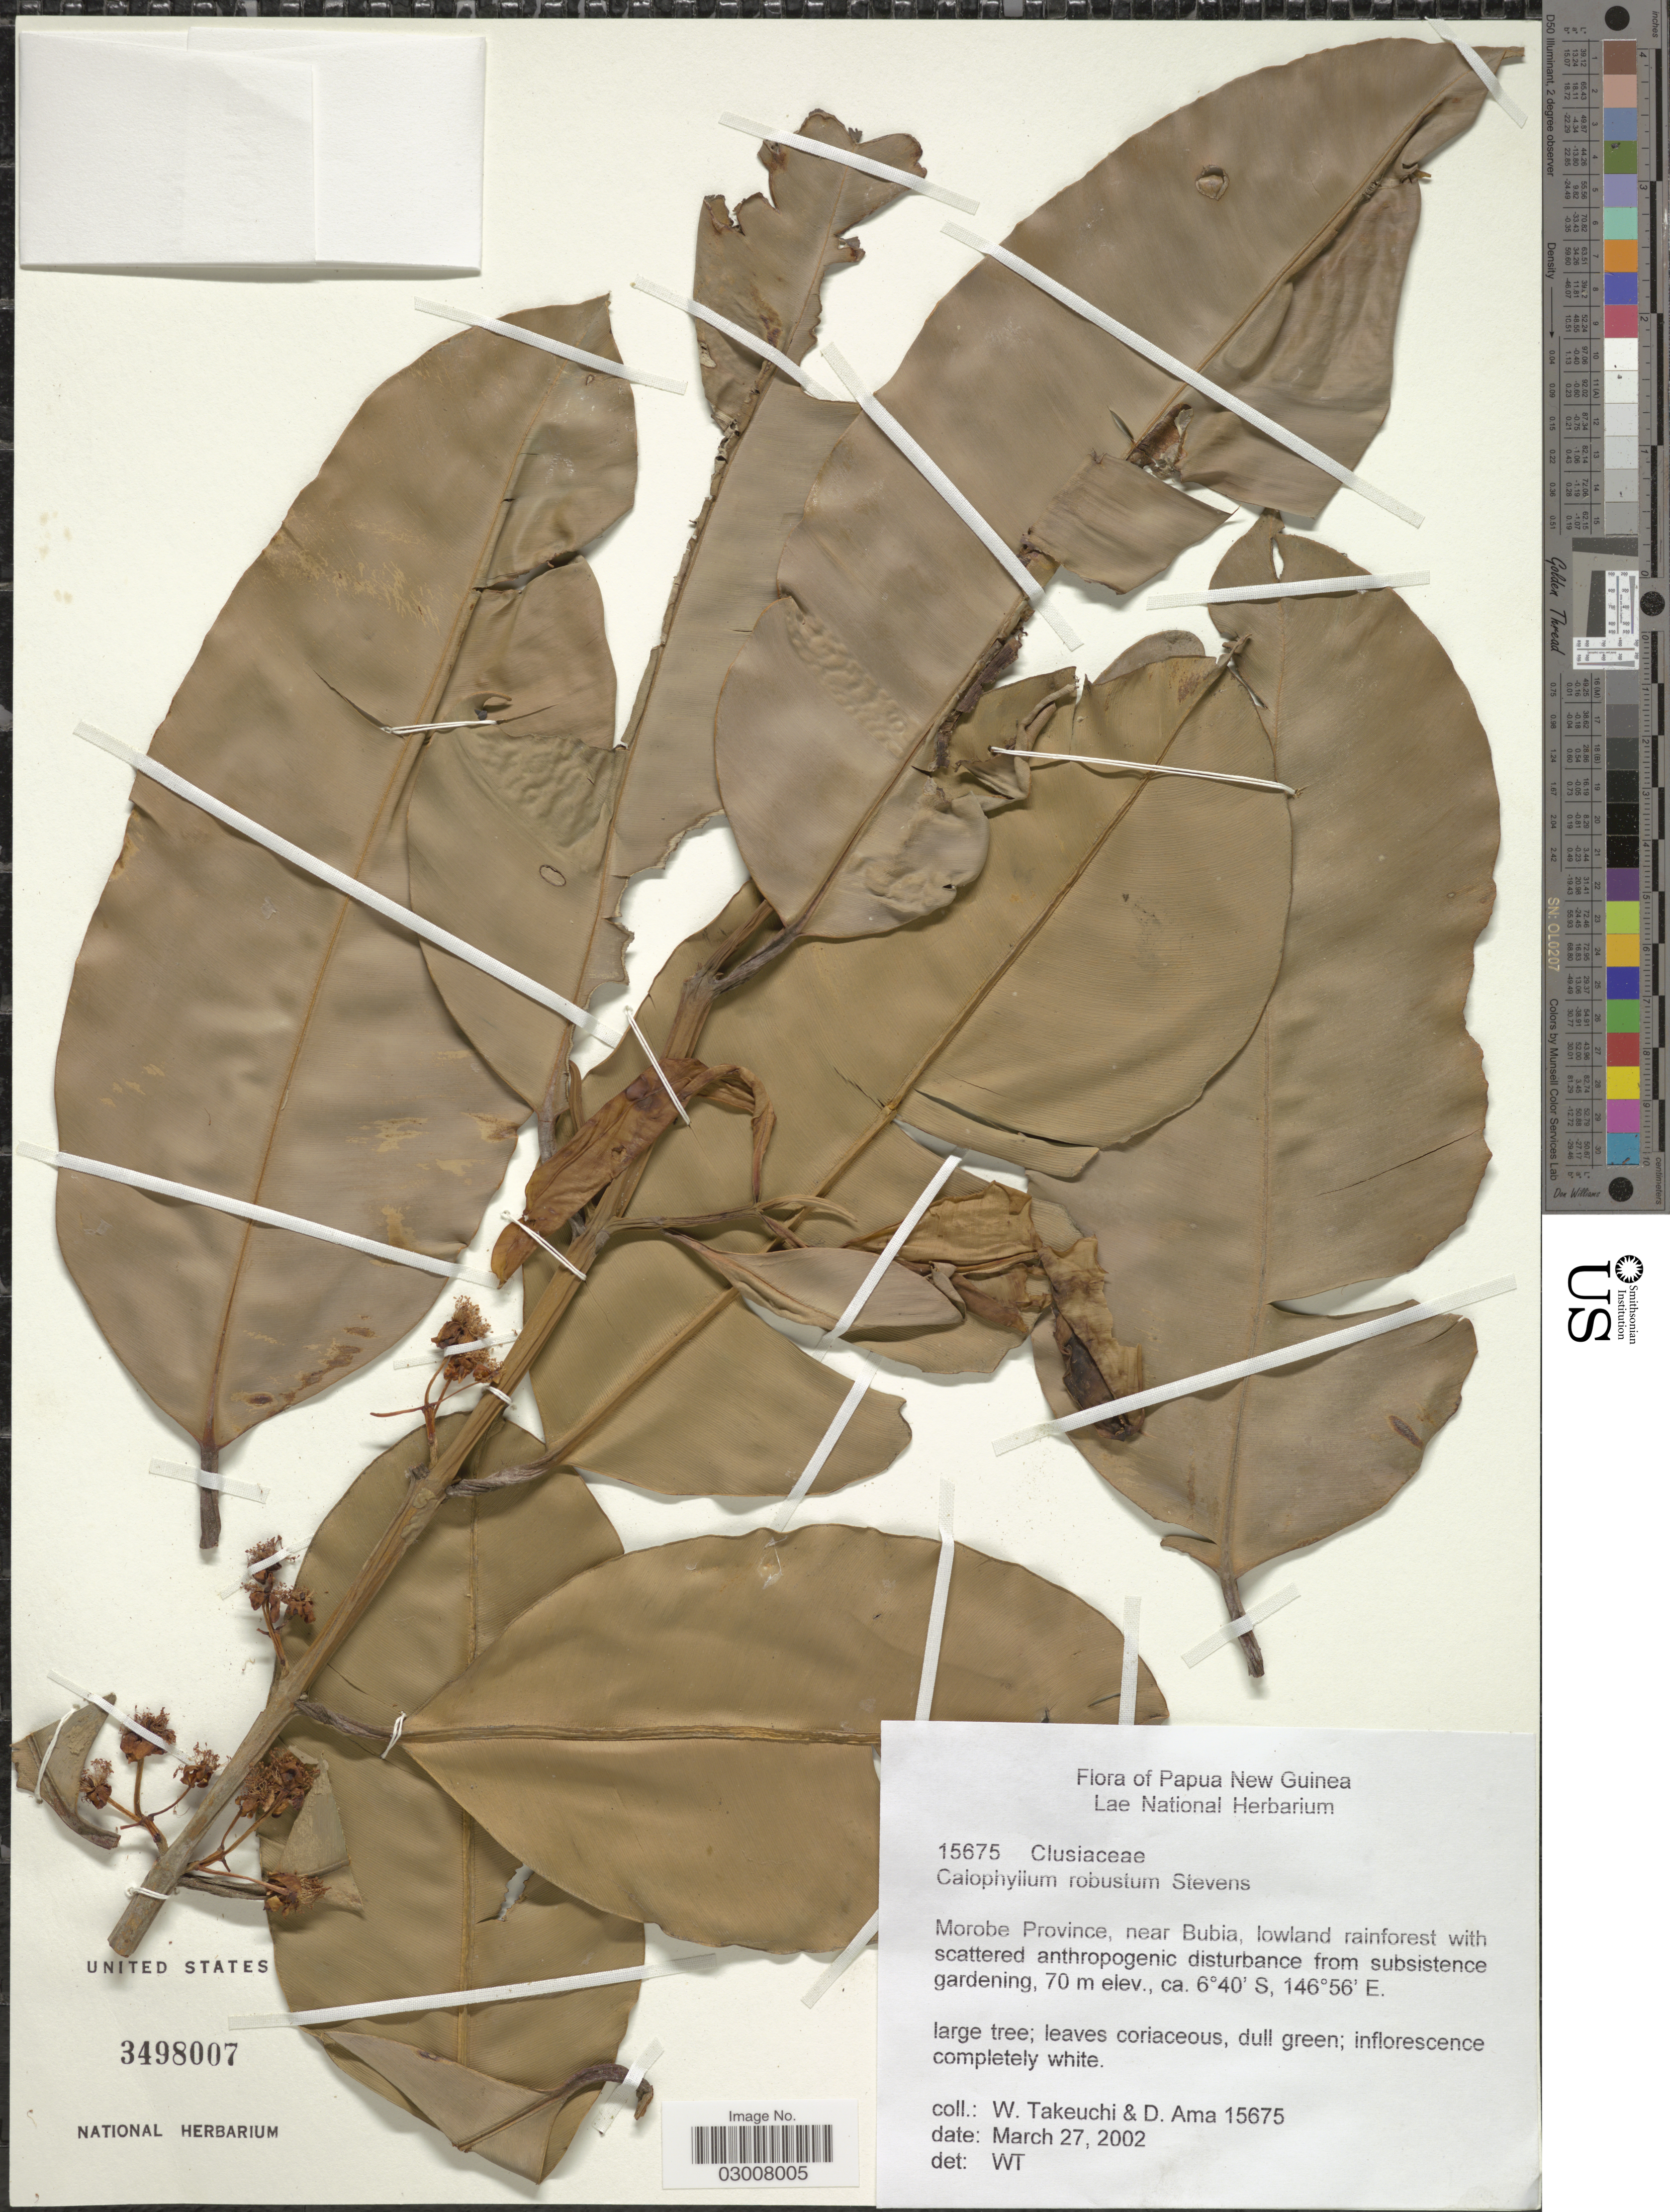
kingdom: Plantae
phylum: Tracheophyta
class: Magnoliopsida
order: Malpighiales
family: Calophyllaceae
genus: Calophyllum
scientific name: Calophyllum robustum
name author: P.F. Stevens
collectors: W. Takeuchi & D. Ama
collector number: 15675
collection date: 2002-03-27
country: Papua New Guinea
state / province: Morobe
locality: Morobe Province, near Bubia.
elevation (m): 70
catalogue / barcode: US 3498007